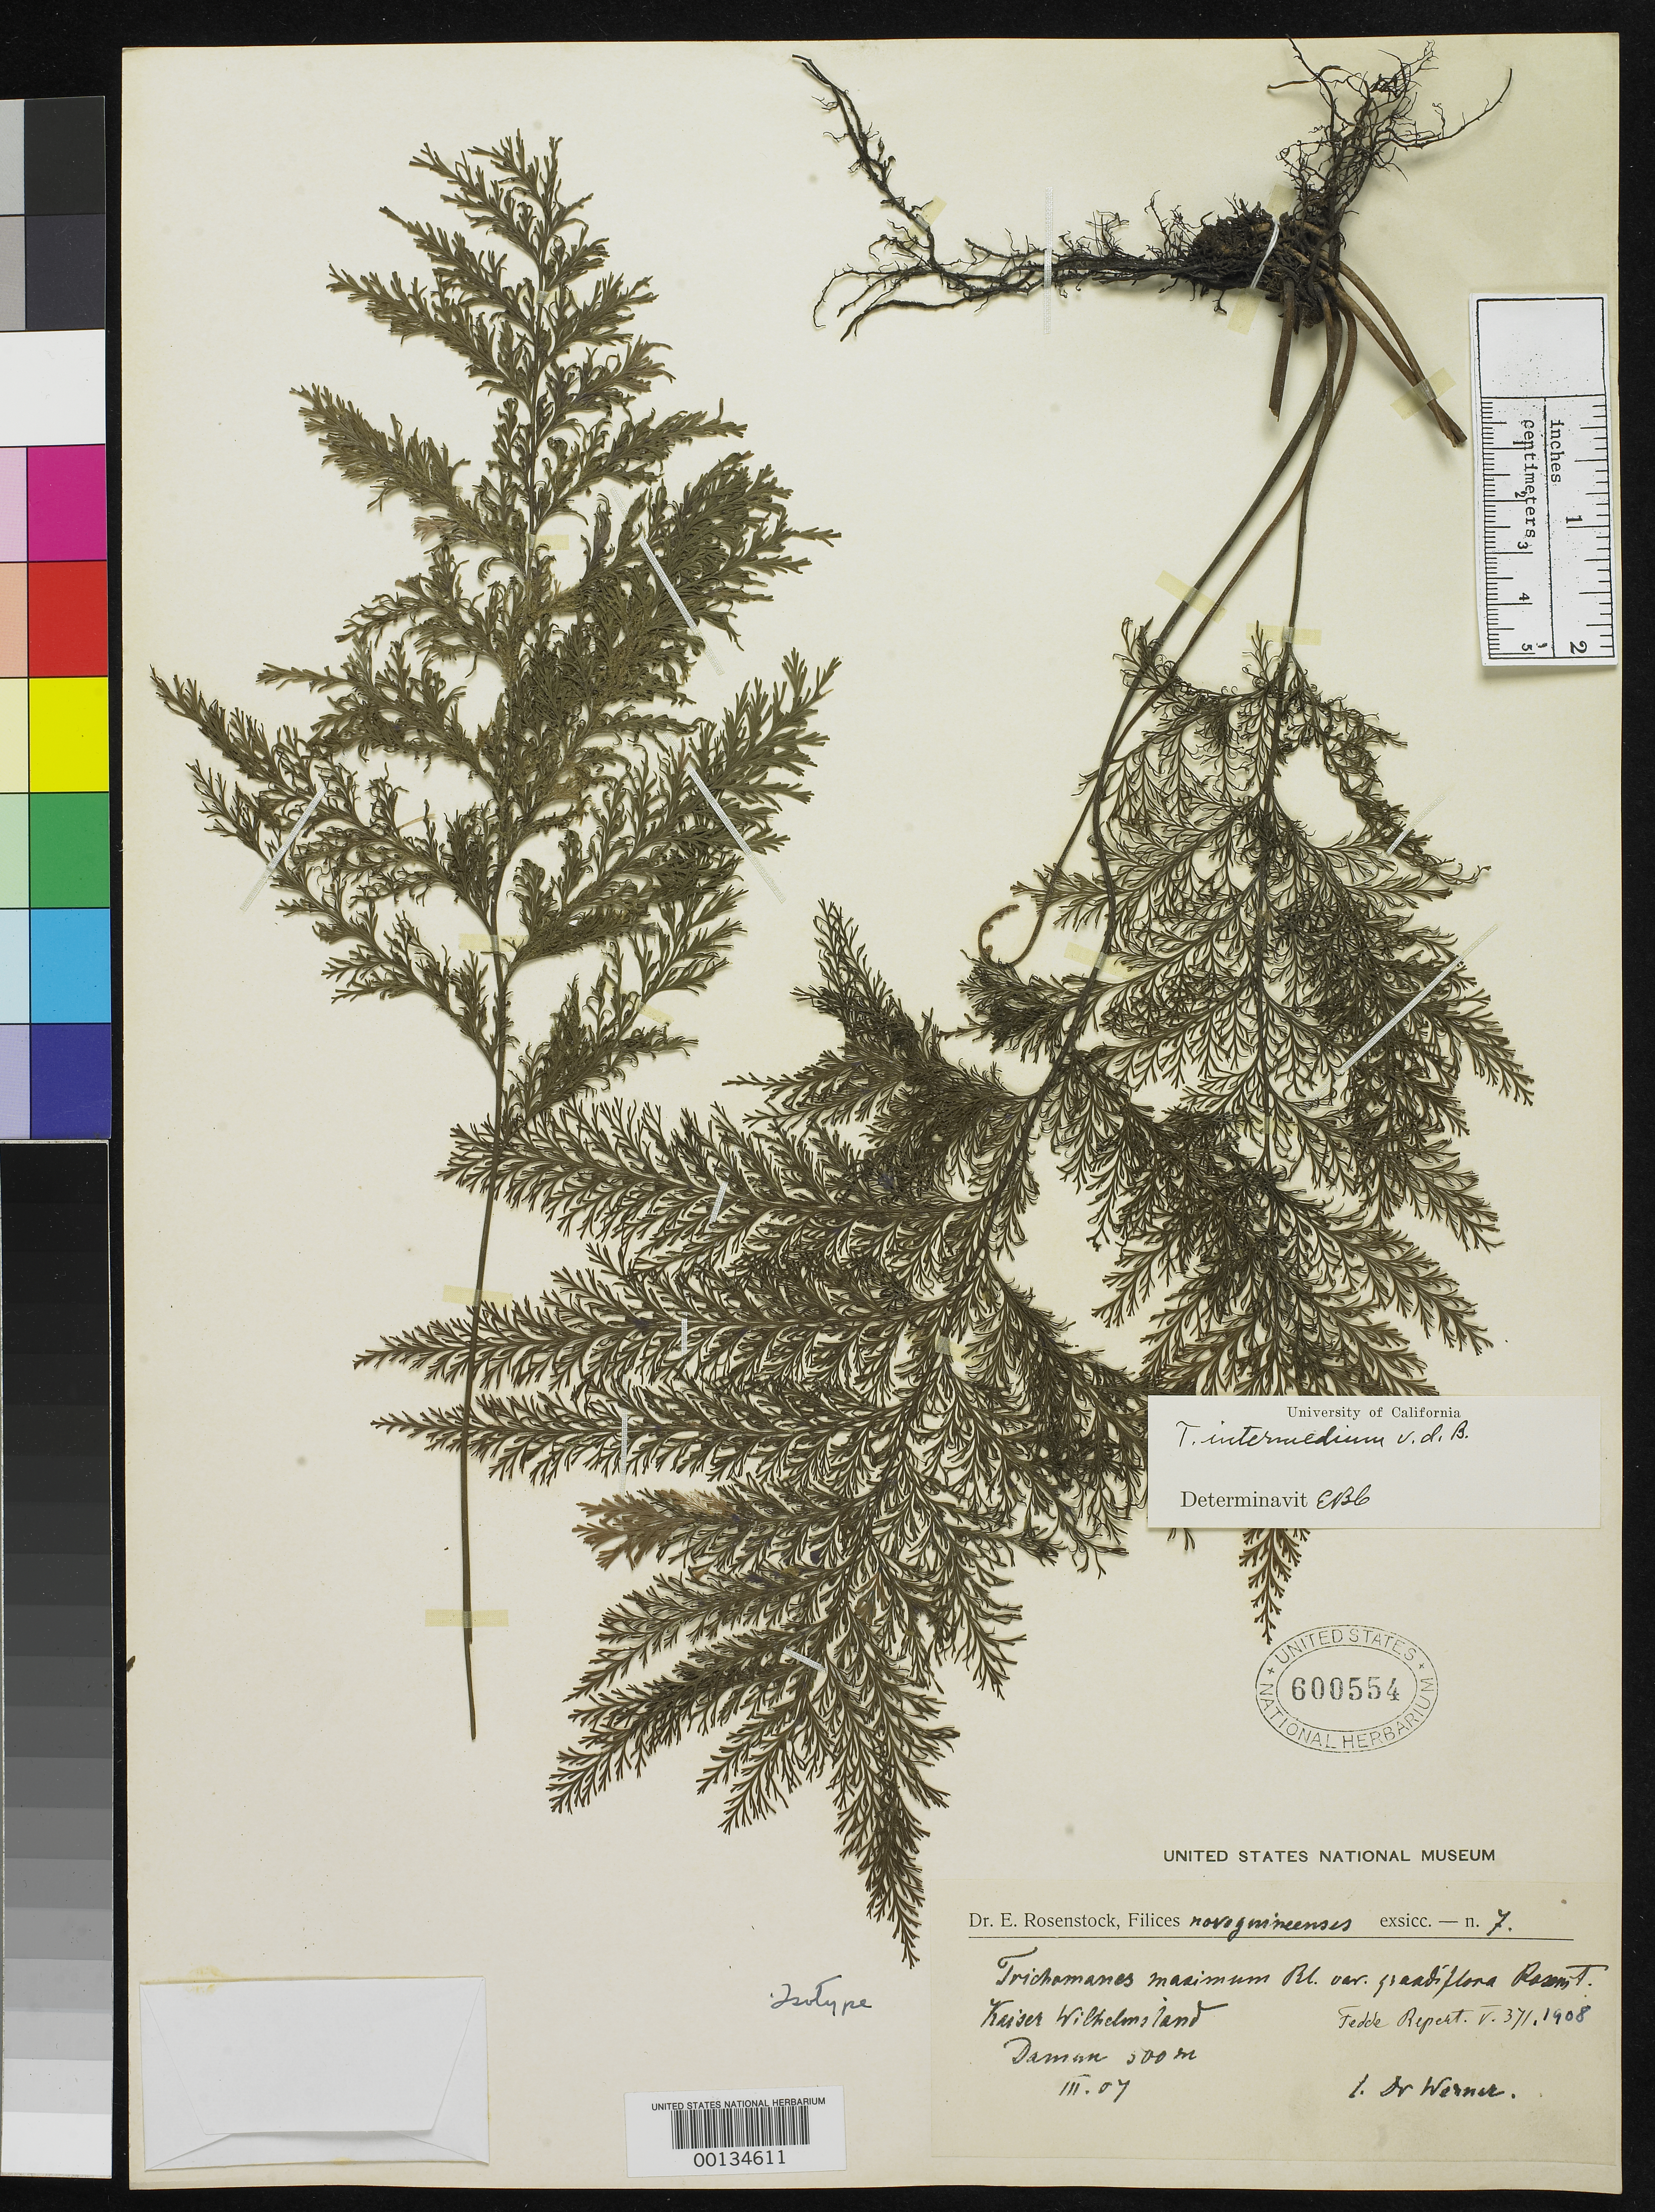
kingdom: Plantae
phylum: Tracheophyta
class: Polypodiopsida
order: Hymenophyllales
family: Hymenophyllaceae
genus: Trichomanes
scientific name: Trichomanes maximum var. grandiflora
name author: Rosenst.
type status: Type Collection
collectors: K. Werner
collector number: Rosenstock Exs. 7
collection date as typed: Mar 1907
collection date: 1907-03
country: Papua New Guinea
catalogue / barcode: US 600554